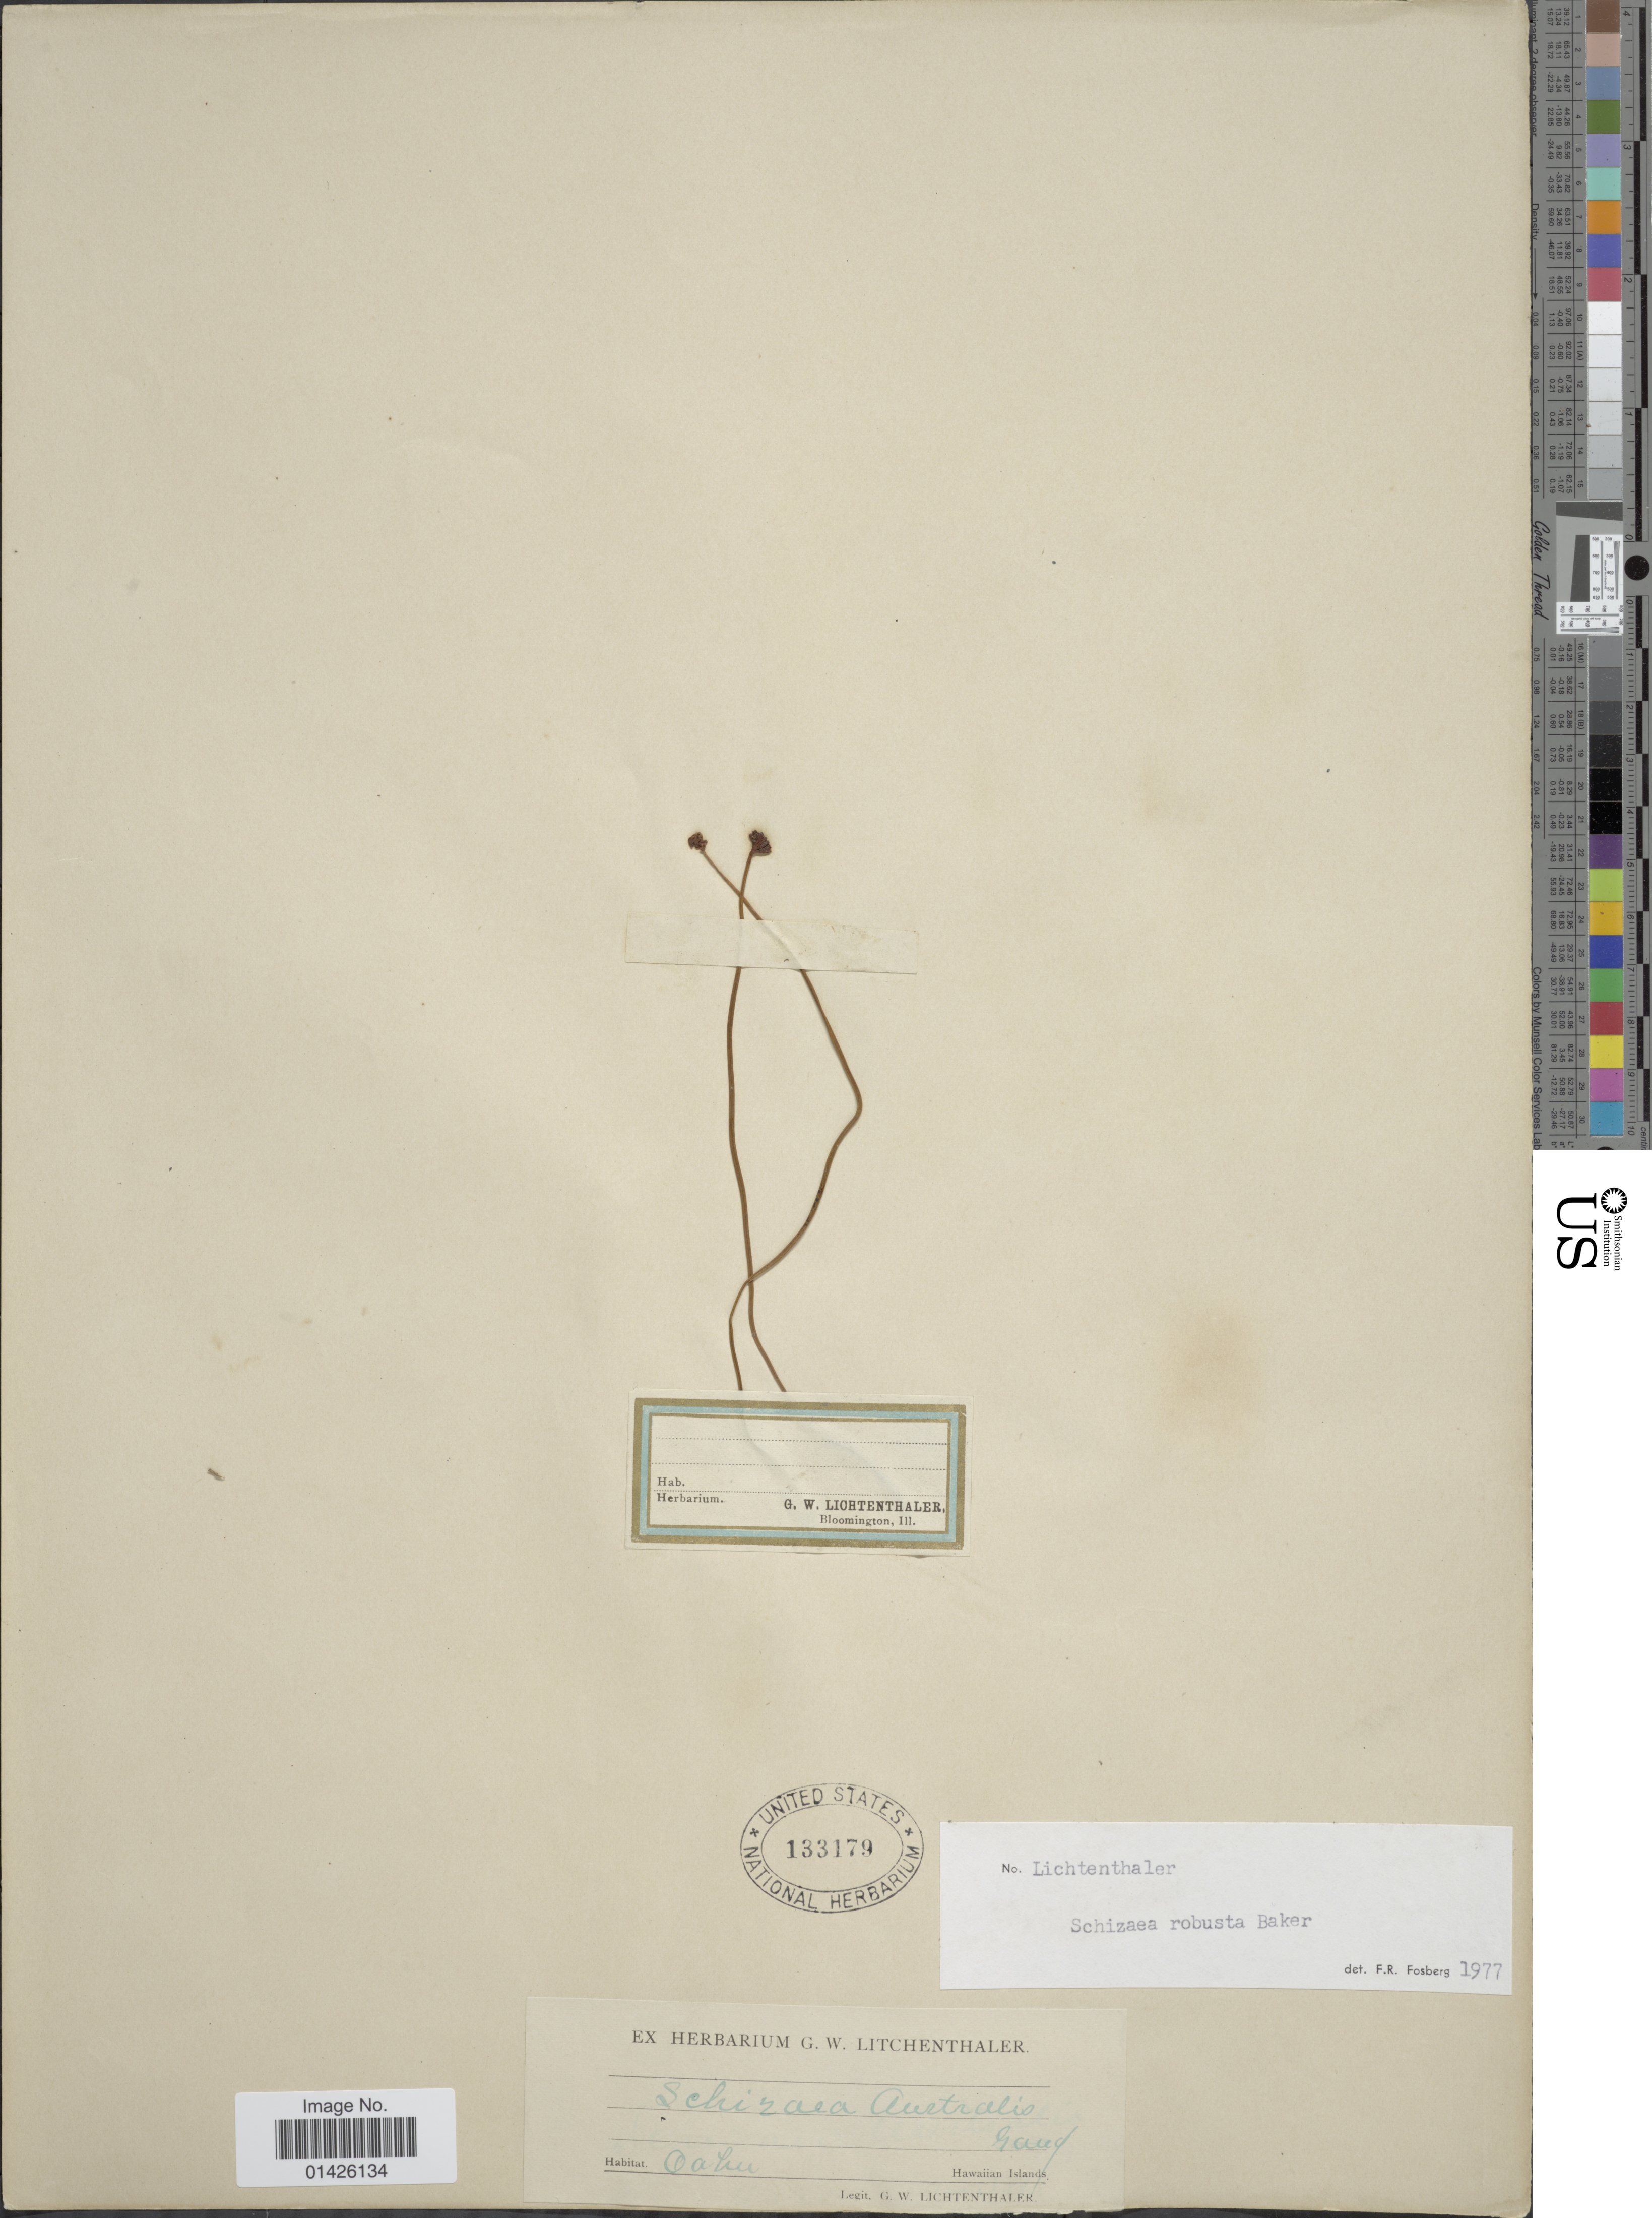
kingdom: Plantae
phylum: Tracheophyta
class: Polypodiopsida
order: Schizaeales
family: Schizaeaceae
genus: Schizaea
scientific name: Schizaea robusta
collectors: G. Lichtenthaler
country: United States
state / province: Hawaii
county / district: Honolulu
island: Oahu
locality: Hawaiian Islands, Oahu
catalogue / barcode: US 133179